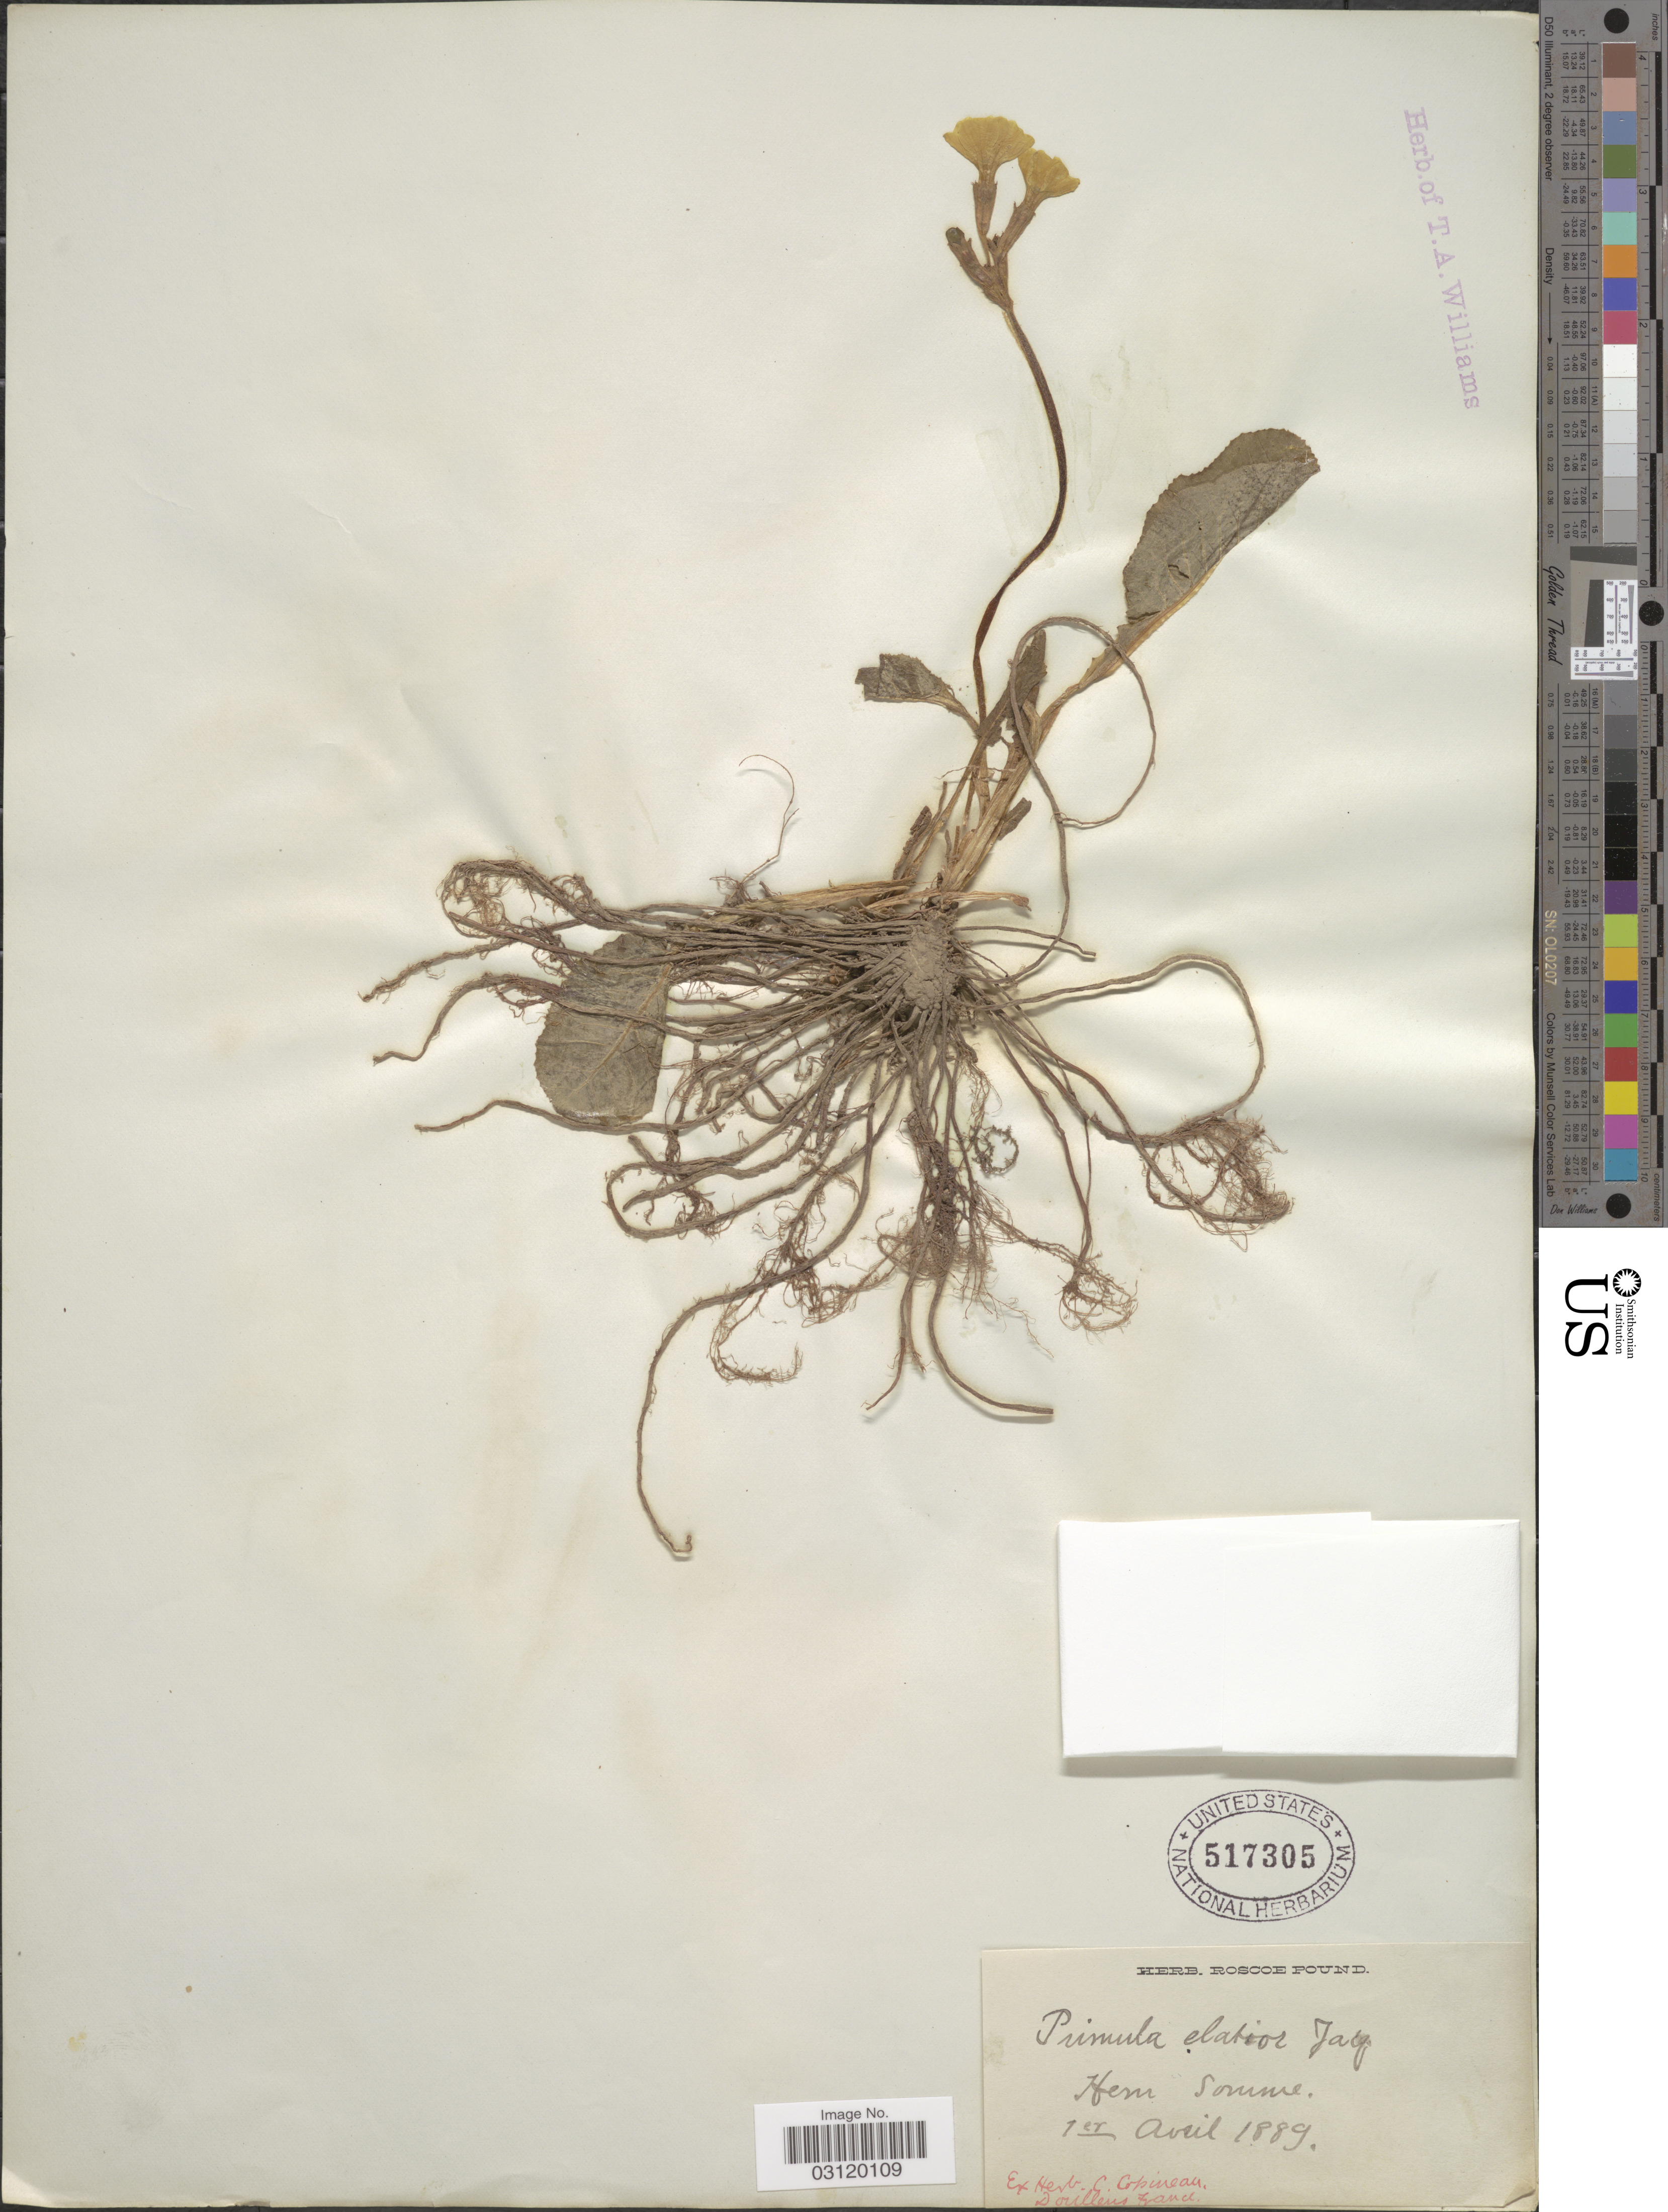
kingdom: Plantae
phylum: Tracheophyta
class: Magnoliopsida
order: Ericales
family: Primulaceae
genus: Primula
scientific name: Primula elatior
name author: (L.) Hill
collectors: ex herb. C. Copineau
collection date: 1889-04-01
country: France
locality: Doullens.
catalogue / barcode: US 517305